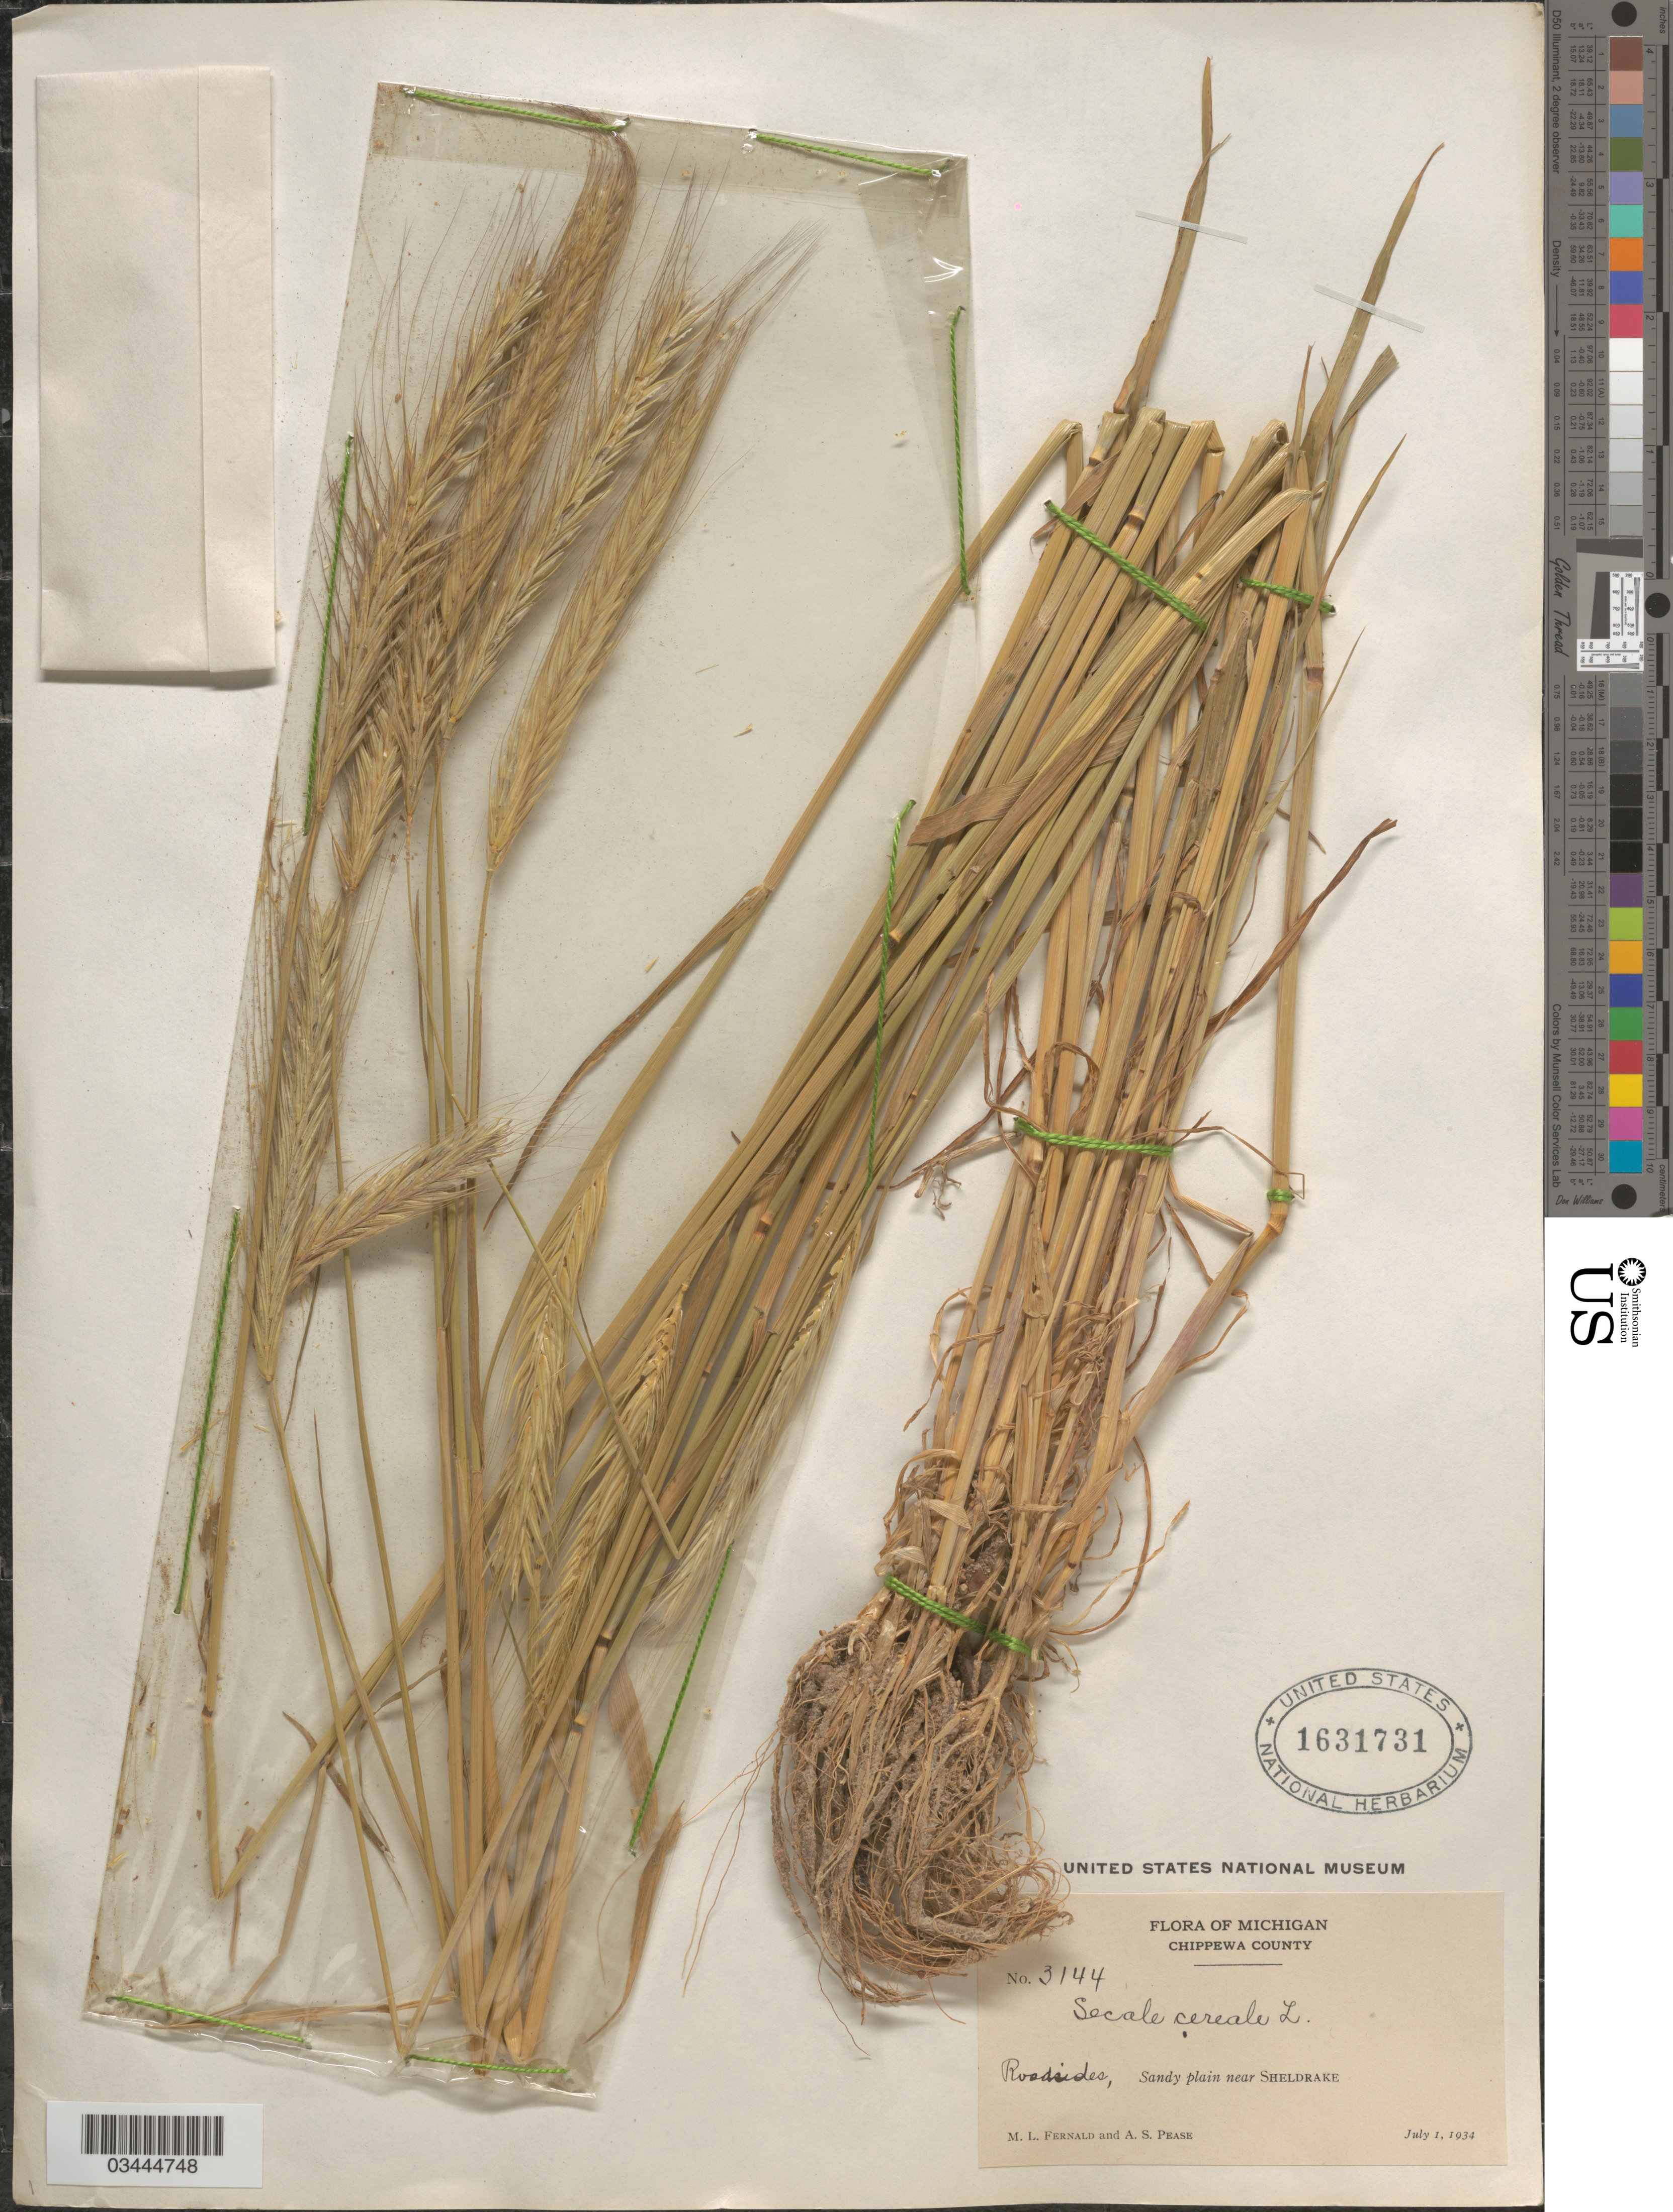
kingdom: Plantae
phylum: Tracheophyta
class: Liliopsida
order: Poales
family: Poaceae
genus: Secale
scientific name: Secale cereale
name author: L.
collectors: M. L. Fernald & A. S. Pease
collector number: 3144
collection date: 1934-07-01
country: United States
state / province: Michigan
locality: Chippewa County. Roadsides, Sandy plain near Sheldrake.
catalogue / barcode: US 1631731